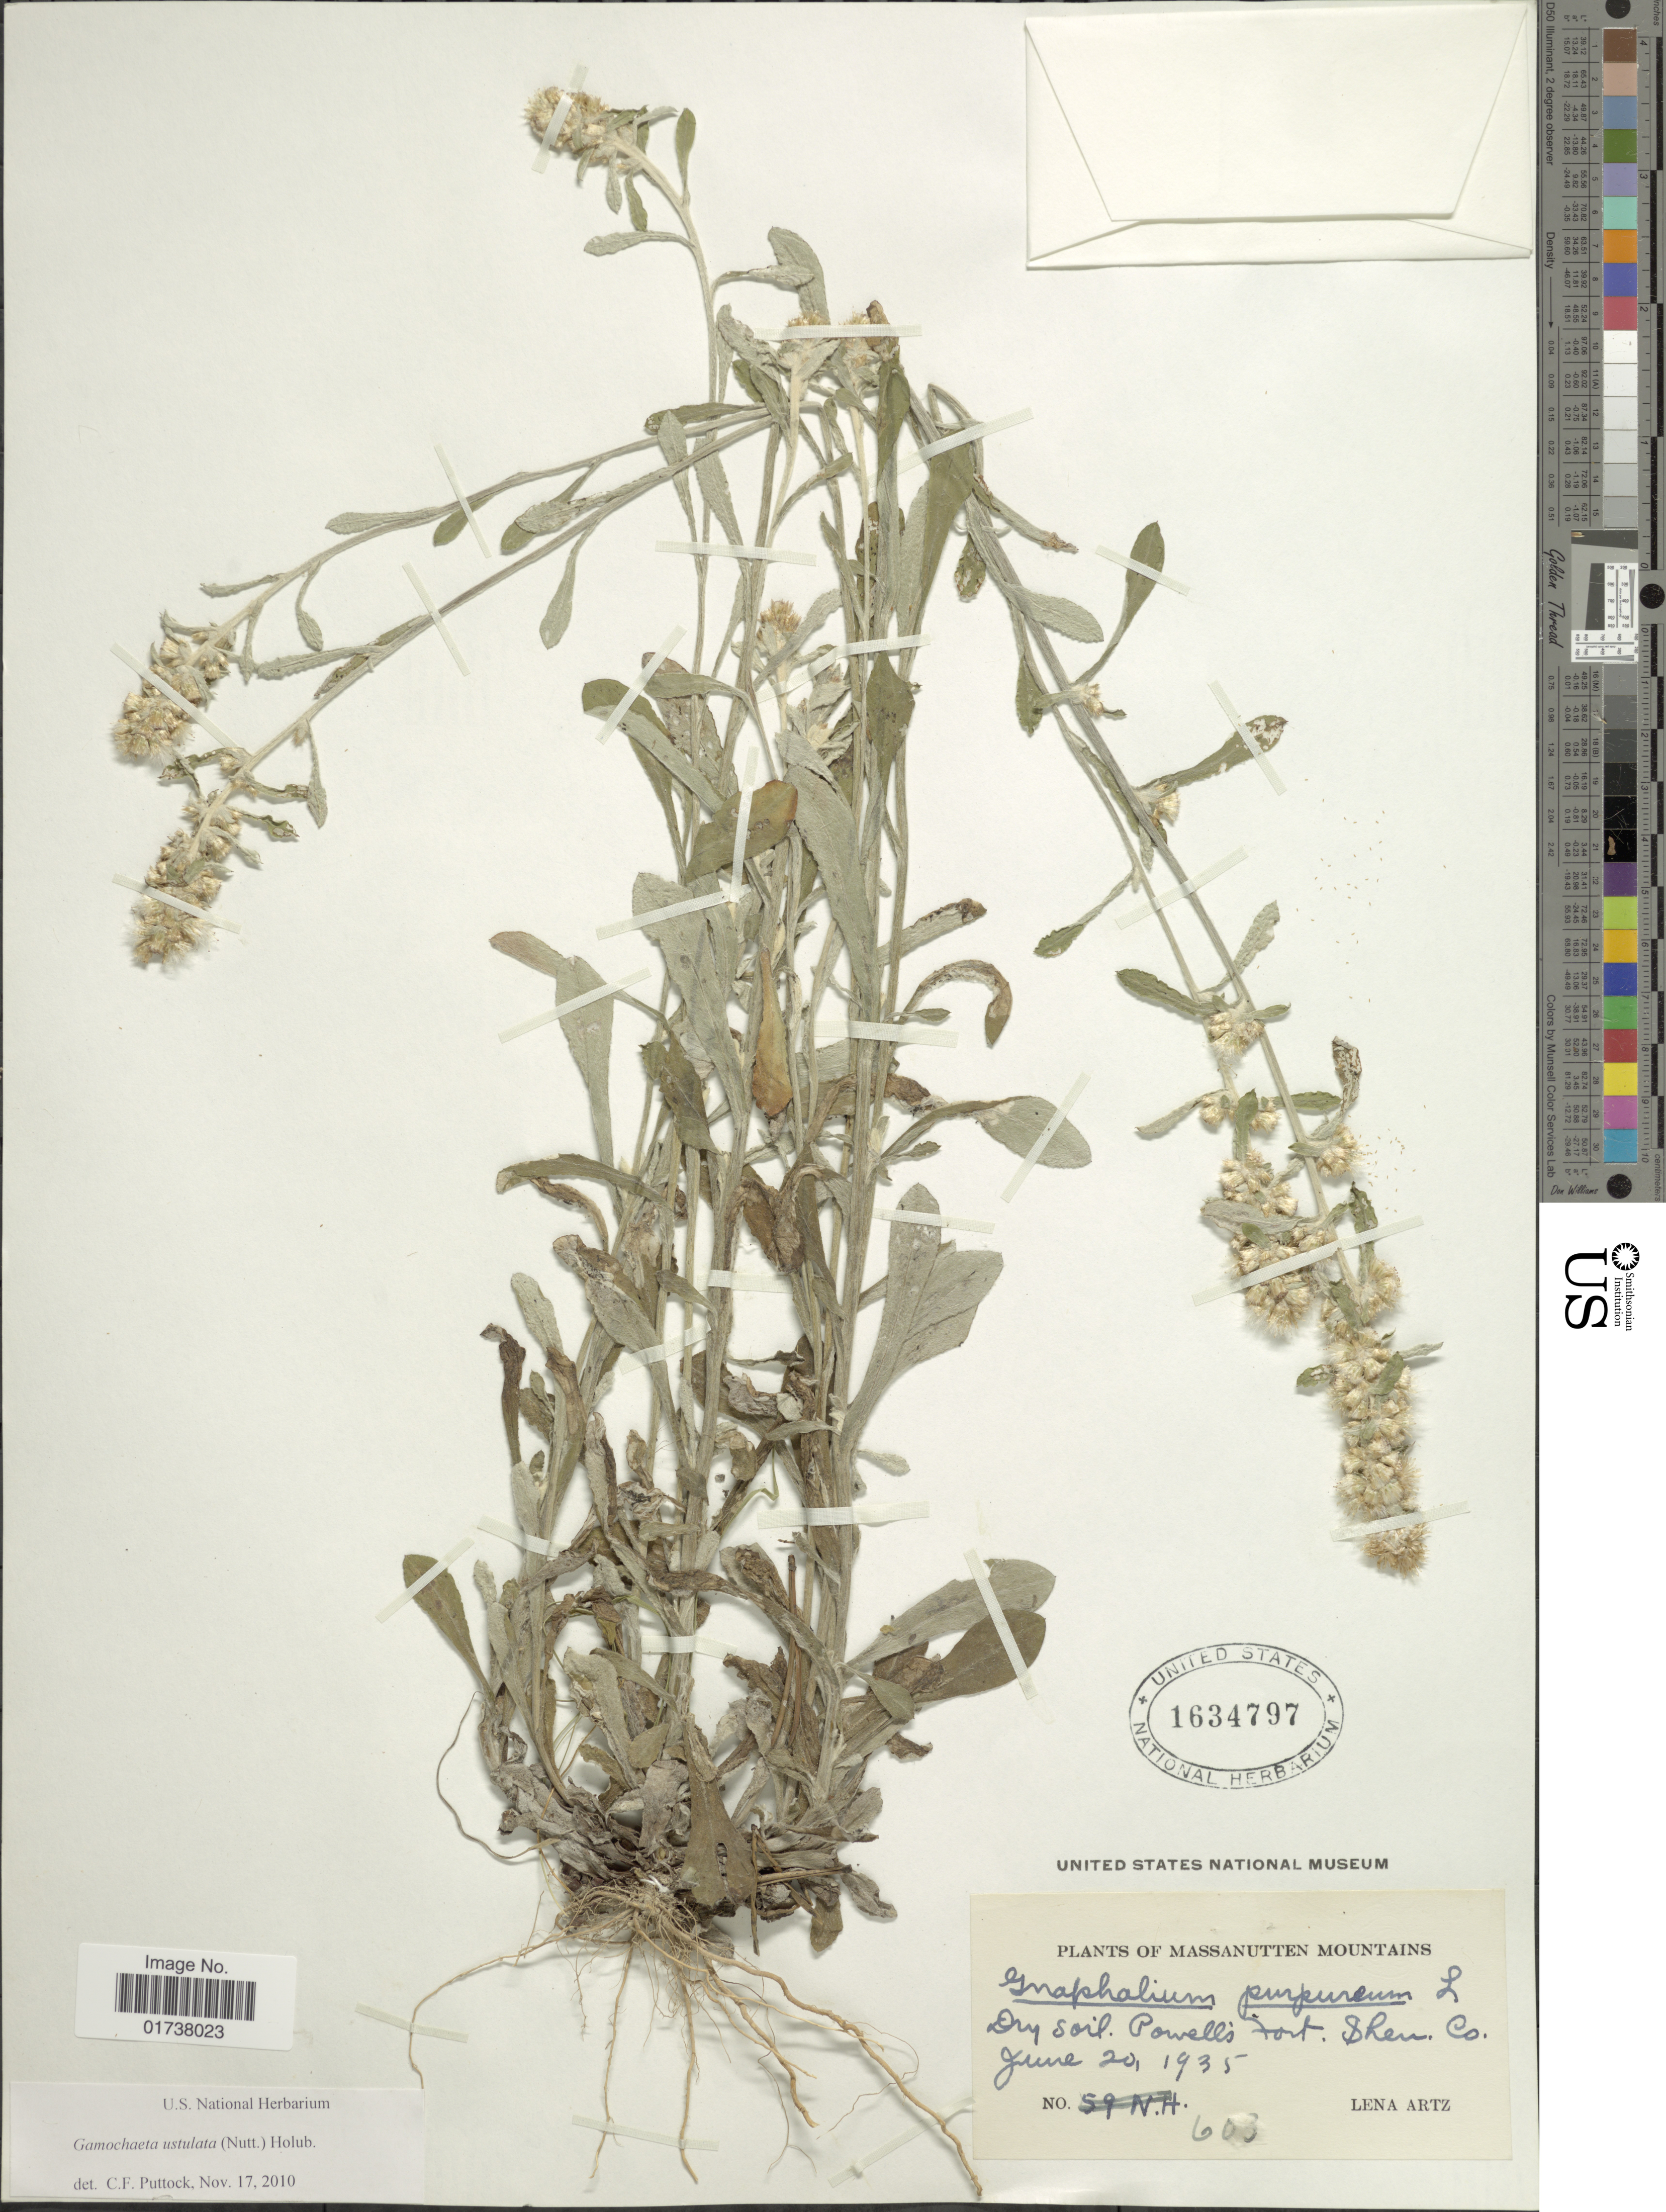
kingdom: Plantae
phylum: Tracheophyta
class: Magnoliopsida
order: Asterales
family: Asteraceae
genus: Gamochaeta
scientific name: Gamochaeta ustulata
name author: (Nutt.) Holub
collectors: L. Artz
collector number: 603*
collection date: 1935-06-20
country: United States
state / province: Virginia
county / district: Shenandoah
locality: Massanutten Mountains, Powells Fort., Shen Co.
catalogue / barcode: US 1634797